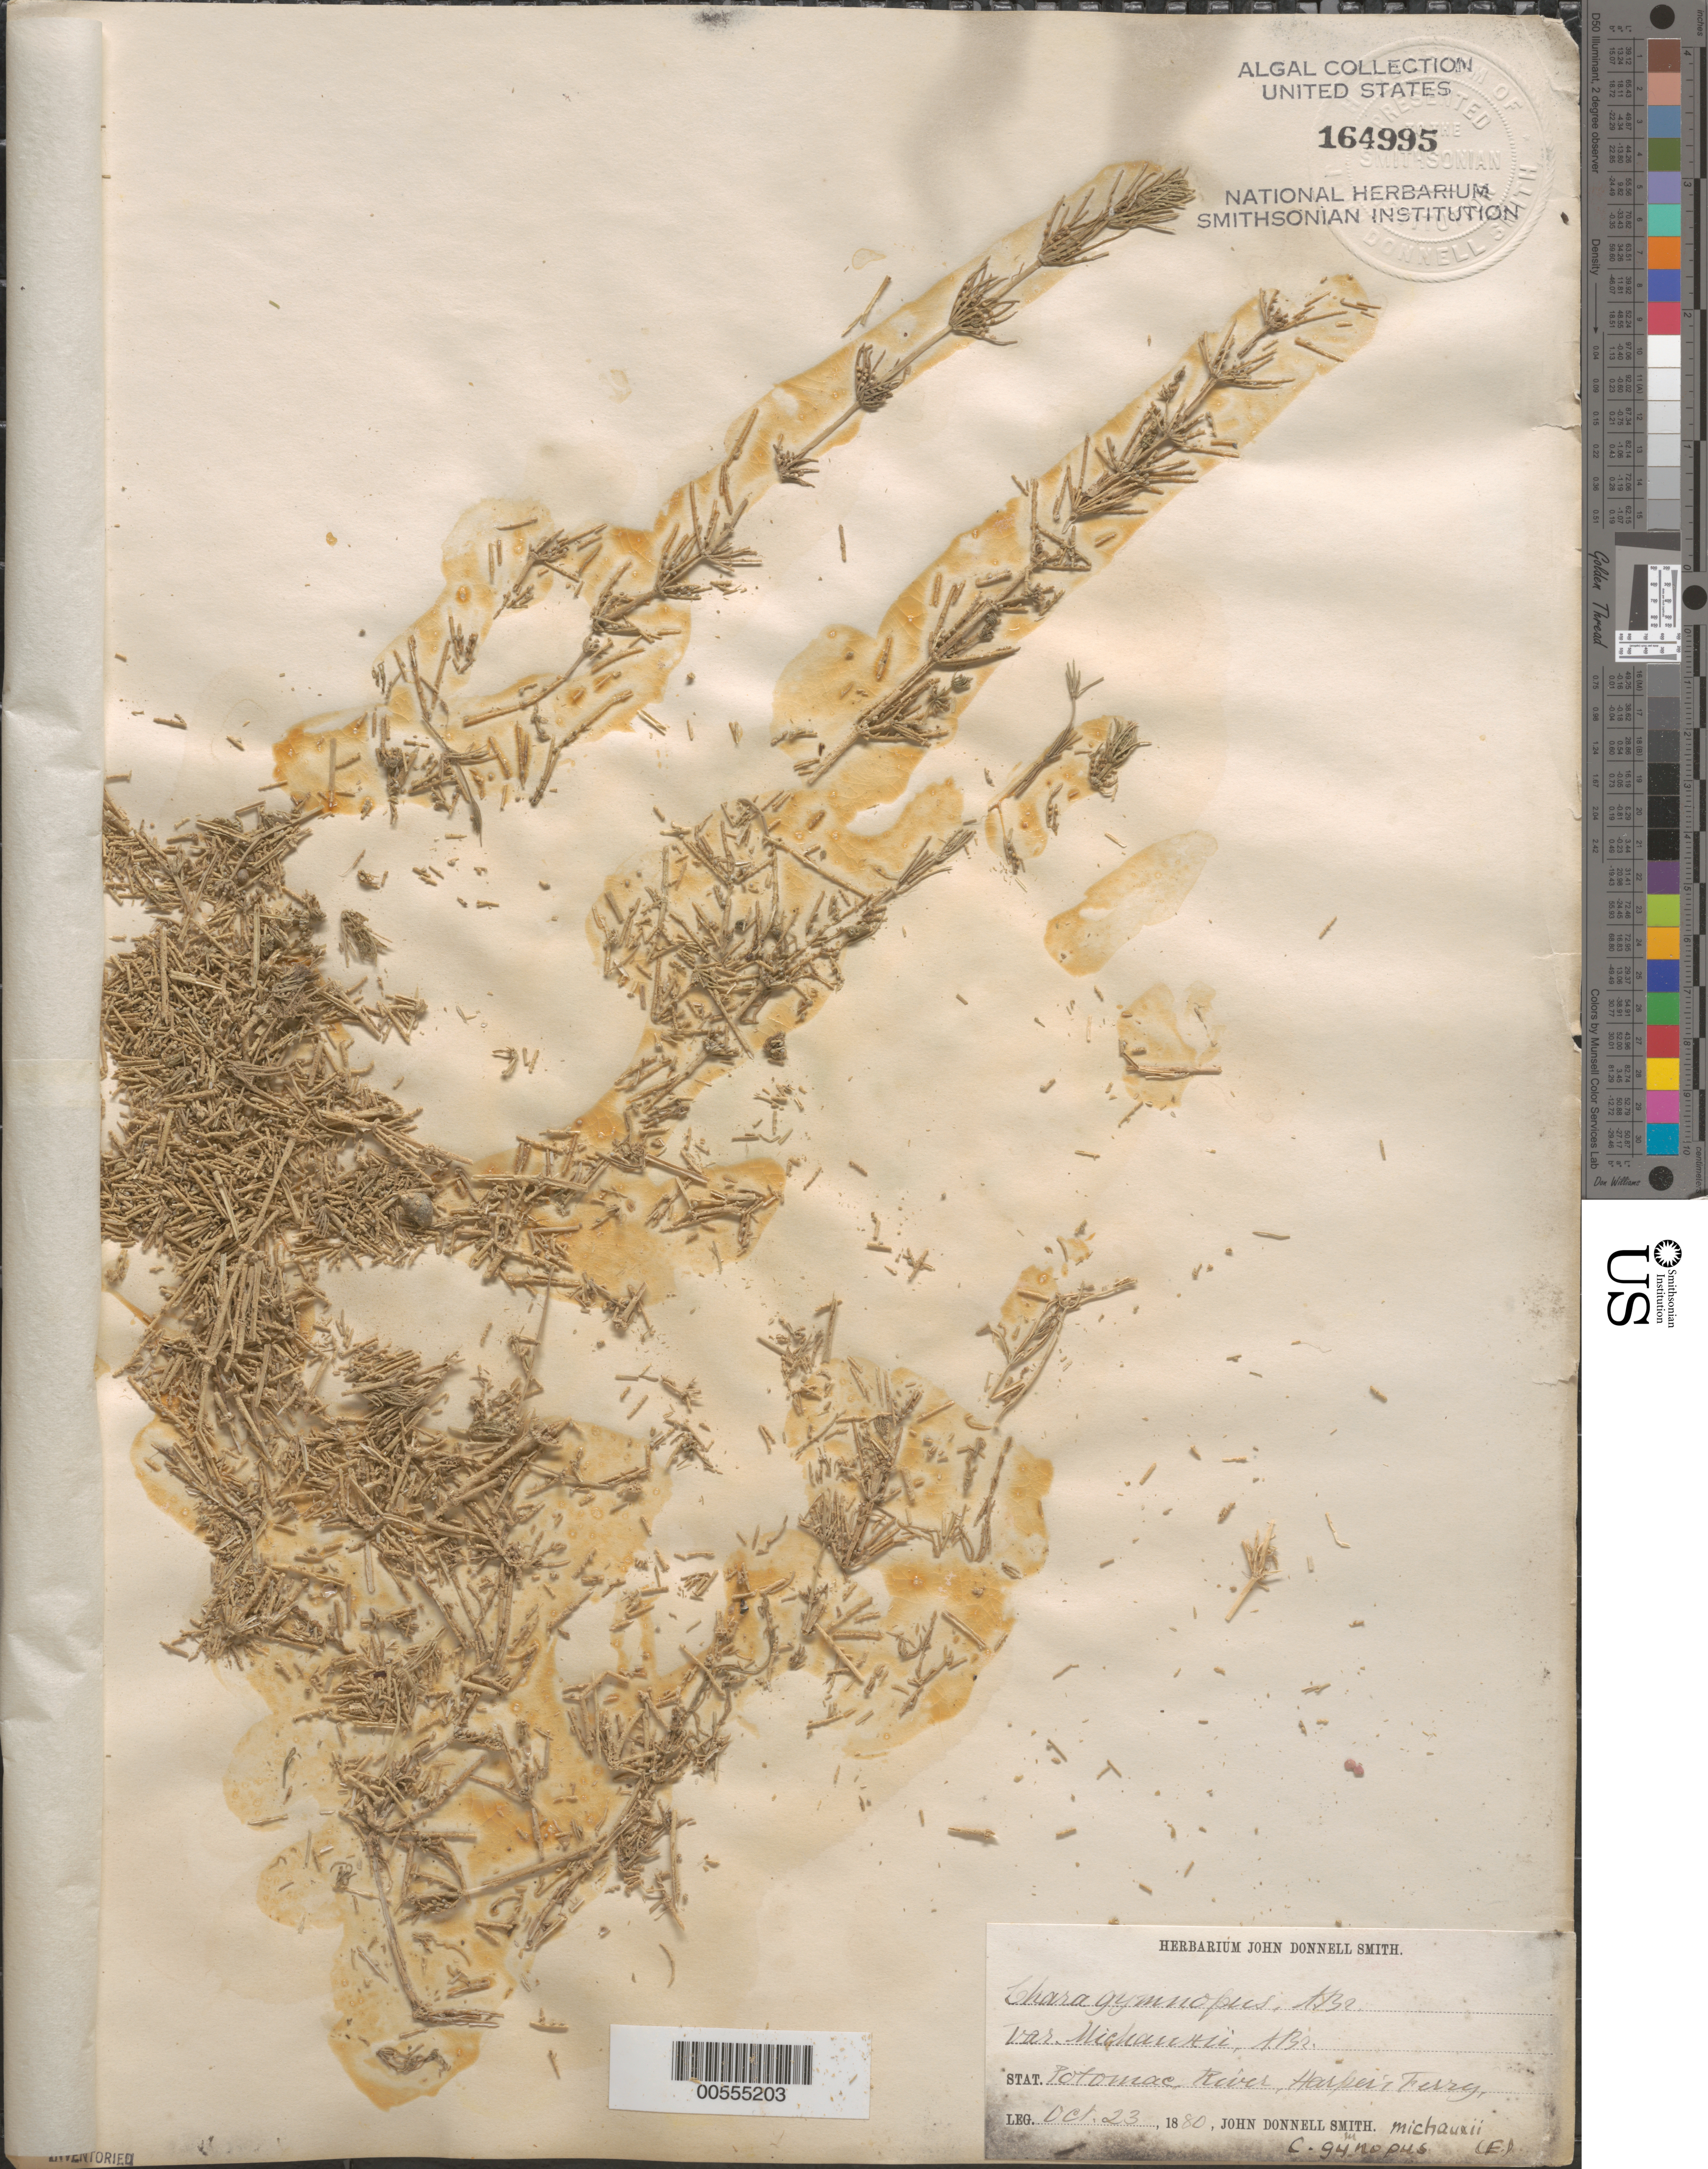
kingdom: Plantae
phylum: Charophyta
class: Charophyceae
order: Charales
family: Characeae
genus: Chara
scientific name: Chara zeylanica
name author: Klein ex Willd.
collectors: J. Donnell Smith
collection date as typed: Oct 1880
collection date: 1880-10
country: United States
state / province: West Virginia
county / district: Jefferson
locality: Potomac River, Harpers Ferry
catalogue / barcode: US 164995